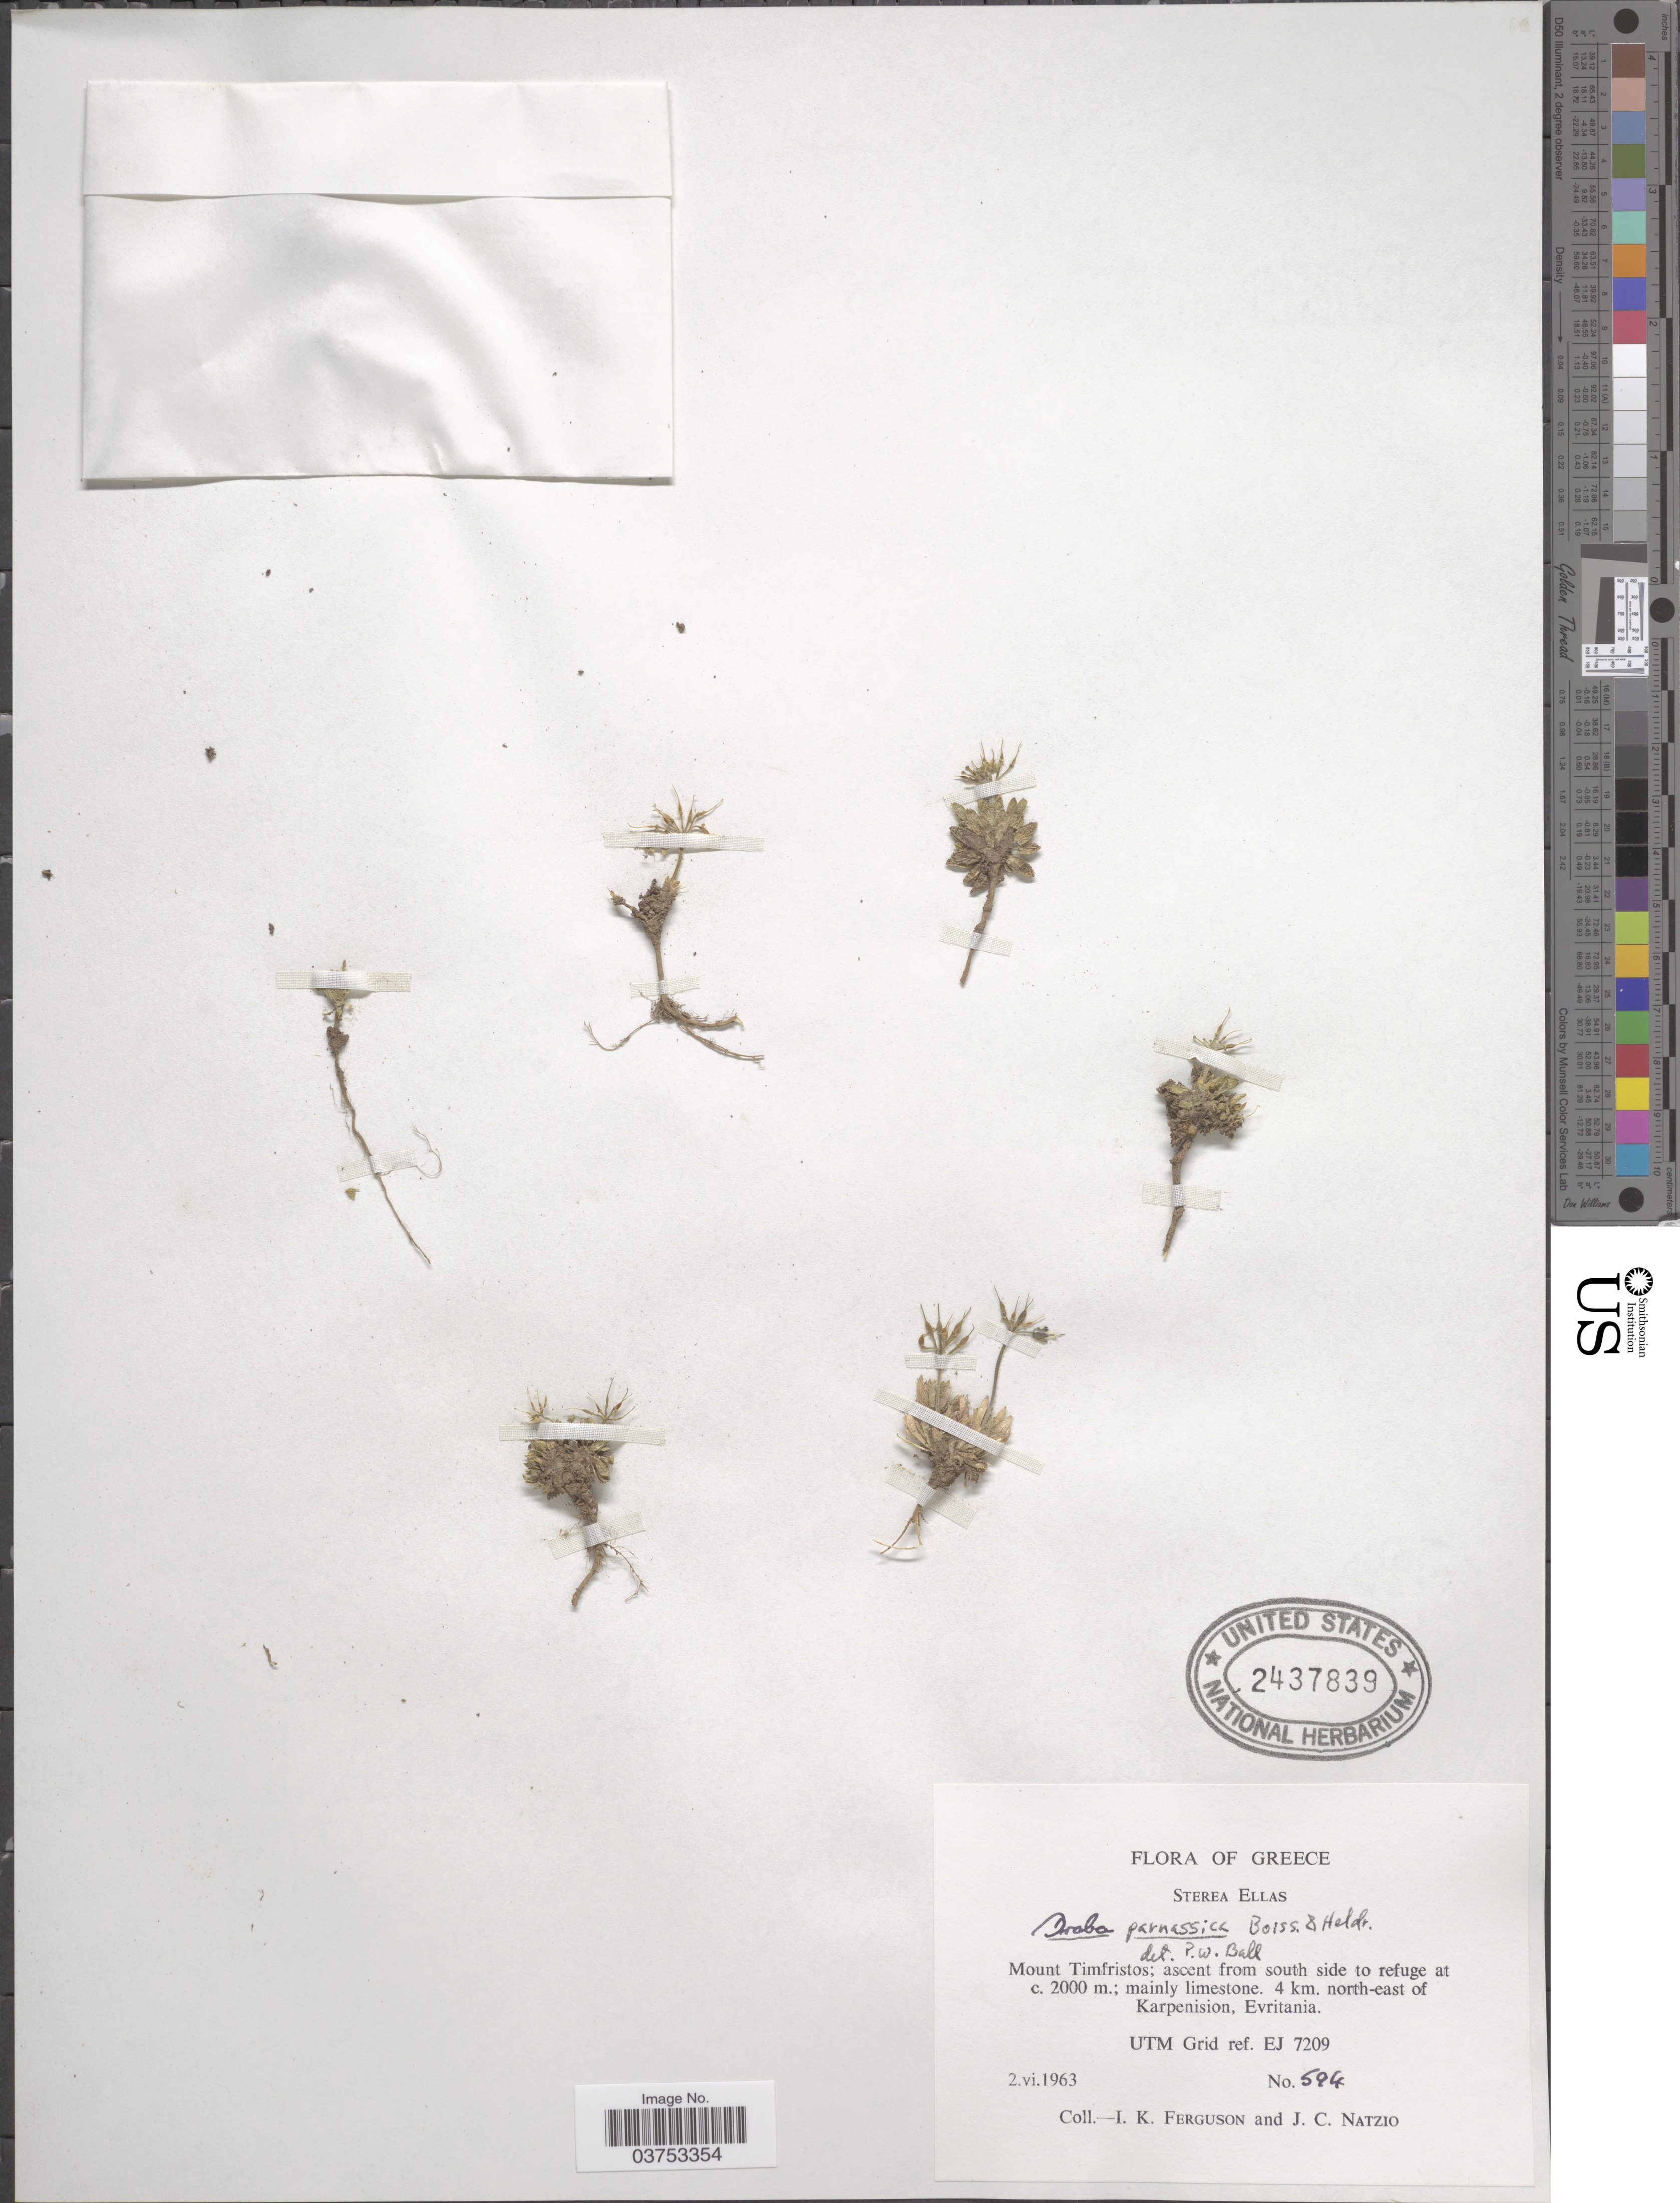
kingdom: Plantae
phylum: Tracheophyta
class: Magnoliopsida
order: Brassicales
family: Brassicaceae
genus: Draba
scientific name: Draba parnassica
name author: Boiss.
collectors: I. K. Ferguson & J. Natzio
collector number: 594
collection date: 1963-06-02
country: Greece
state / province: Central Greece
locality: Sterea Ellas. Mount Timfristos; ascent from south side to refuge. 4 km. north-east of Karpenision, Evritania. UTM Grid ref. EJ 7209.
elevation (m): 2000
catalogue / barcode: US 2437839